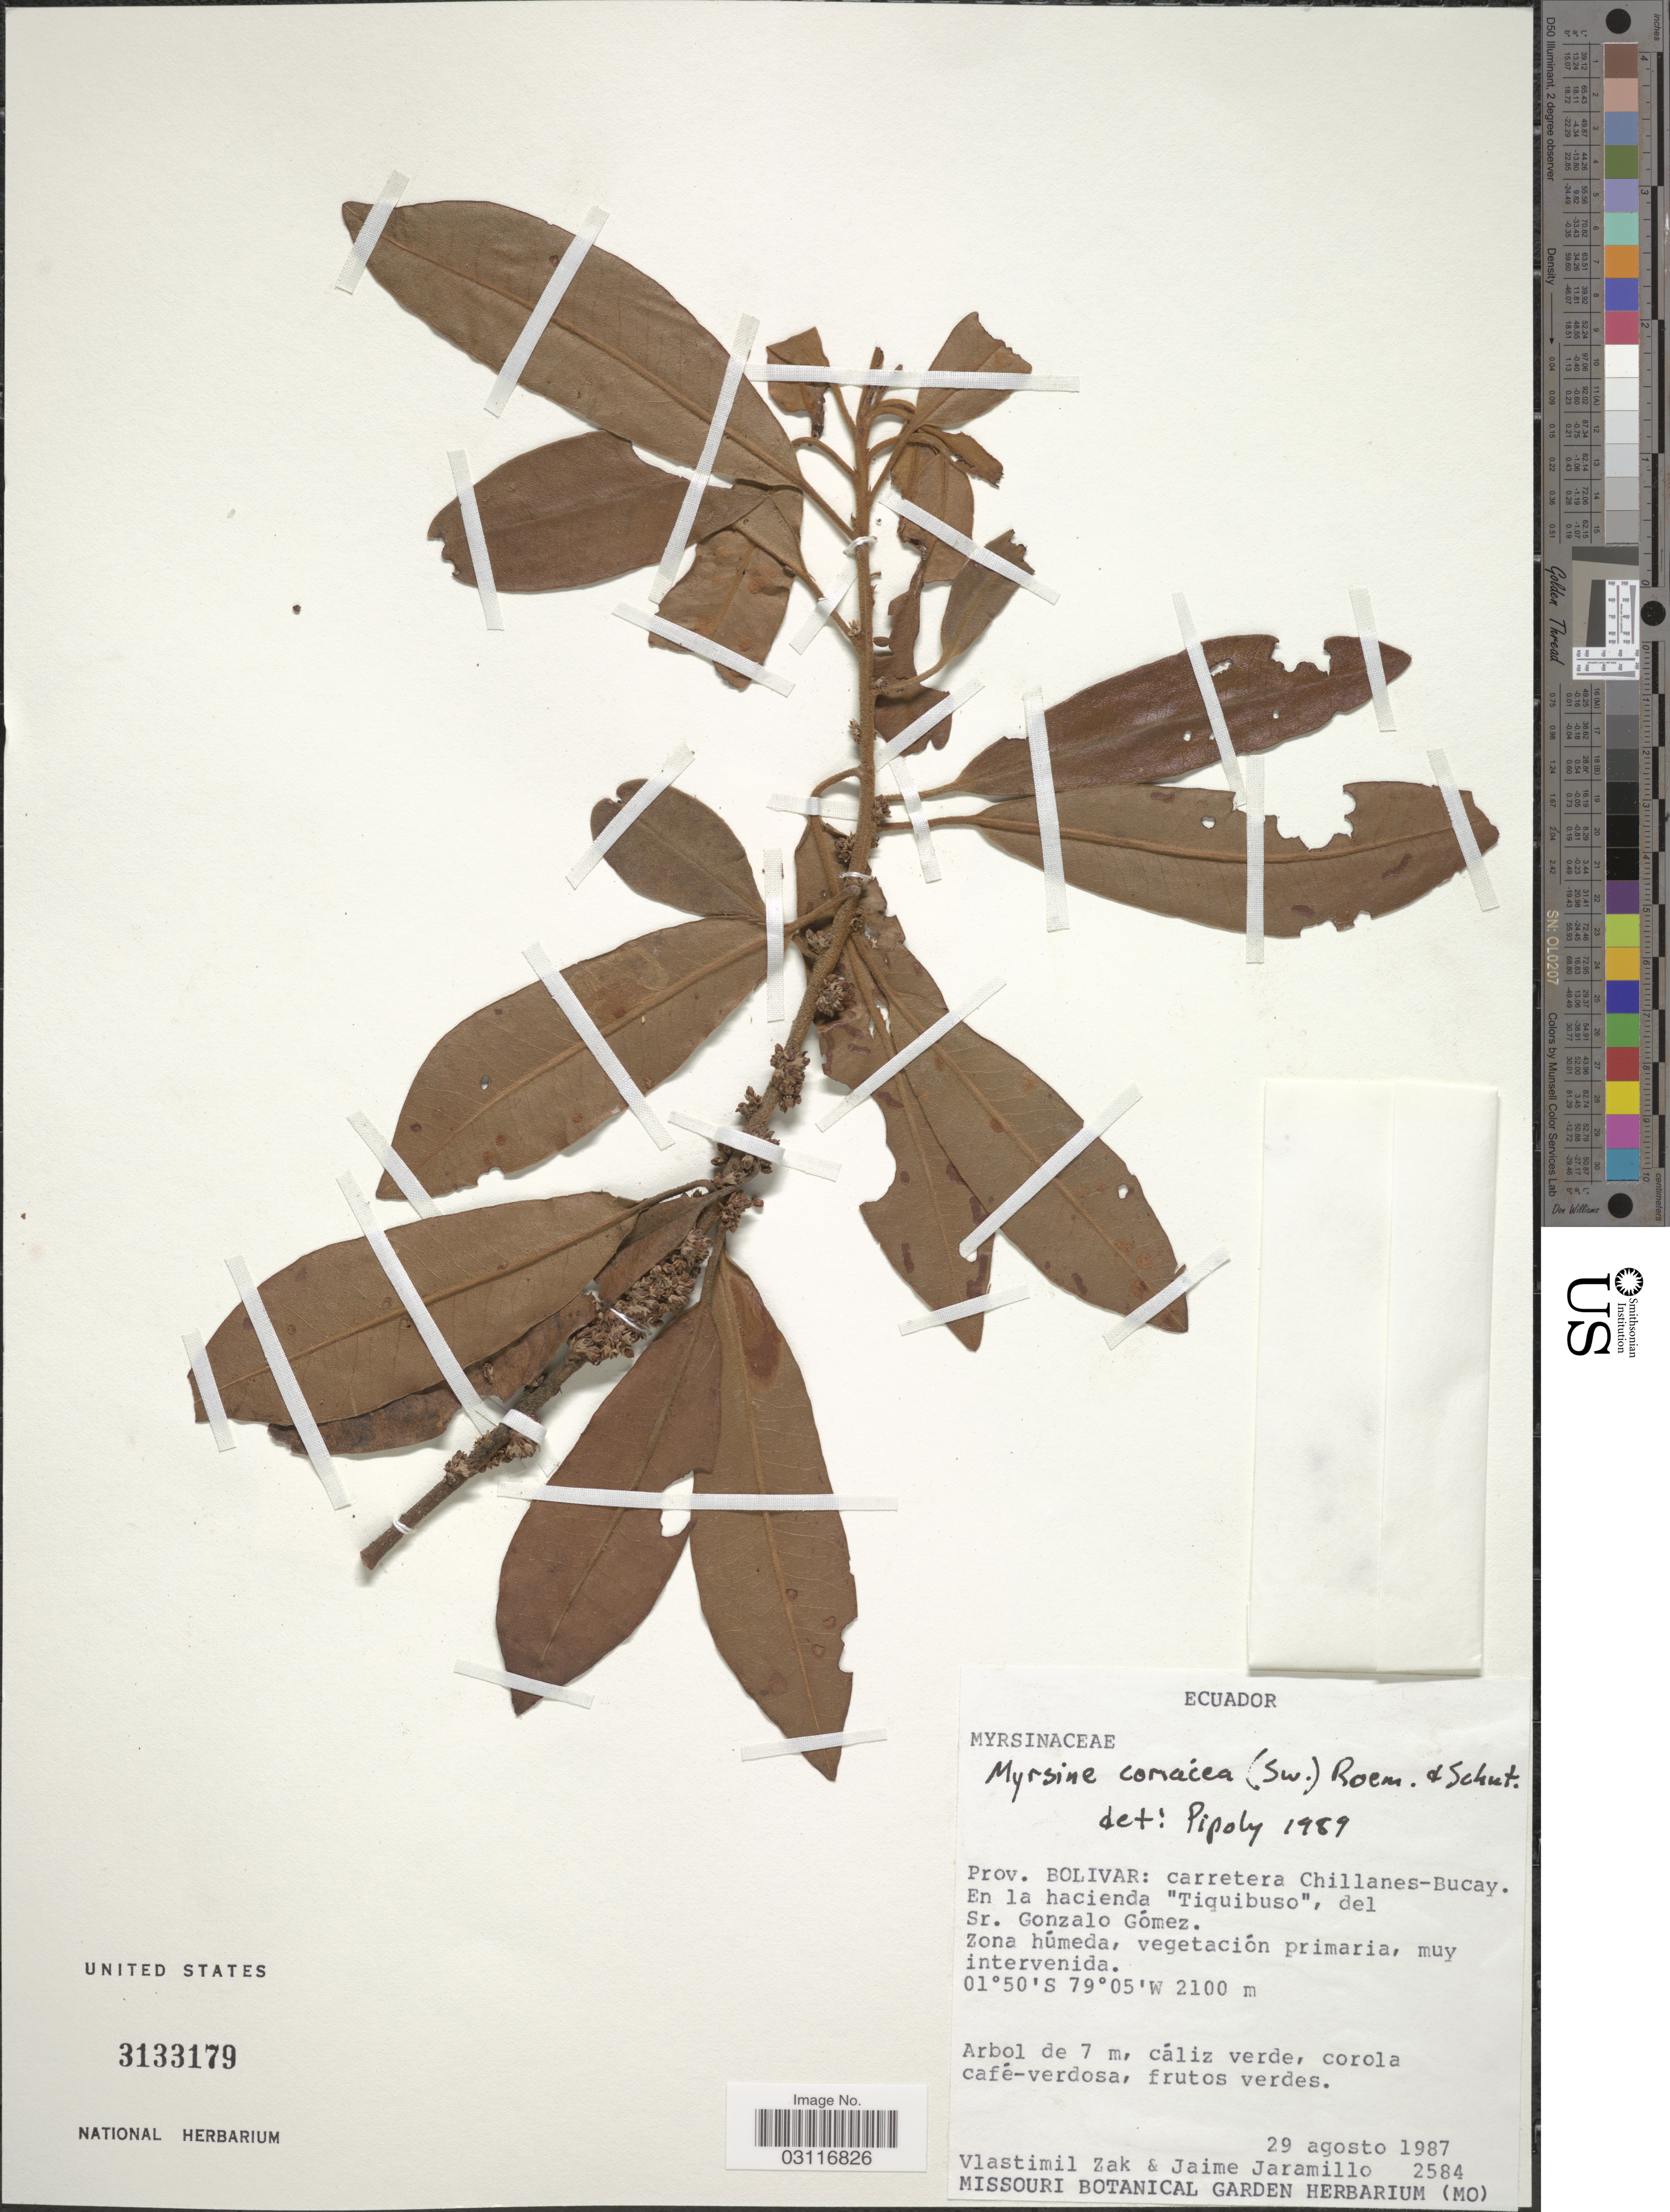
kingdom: Plantae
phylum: Tracheophyta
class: Magnoliopsida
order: Ericales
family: Primulaceae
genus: Myrsine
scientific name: Myrsine coriacea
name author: (Sw.) R. Br. ex Roem. & Schult.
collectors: V. Zak & J. Jaramillo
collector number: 2584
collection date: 1987-08-29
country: Ecuador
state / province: Bolívar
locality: Carretera Chillanes-Bucay. En la hacienda "Tiquibuso", del Sr. Gonzalo Gómez.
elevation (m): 2100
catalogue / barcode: US 3133179